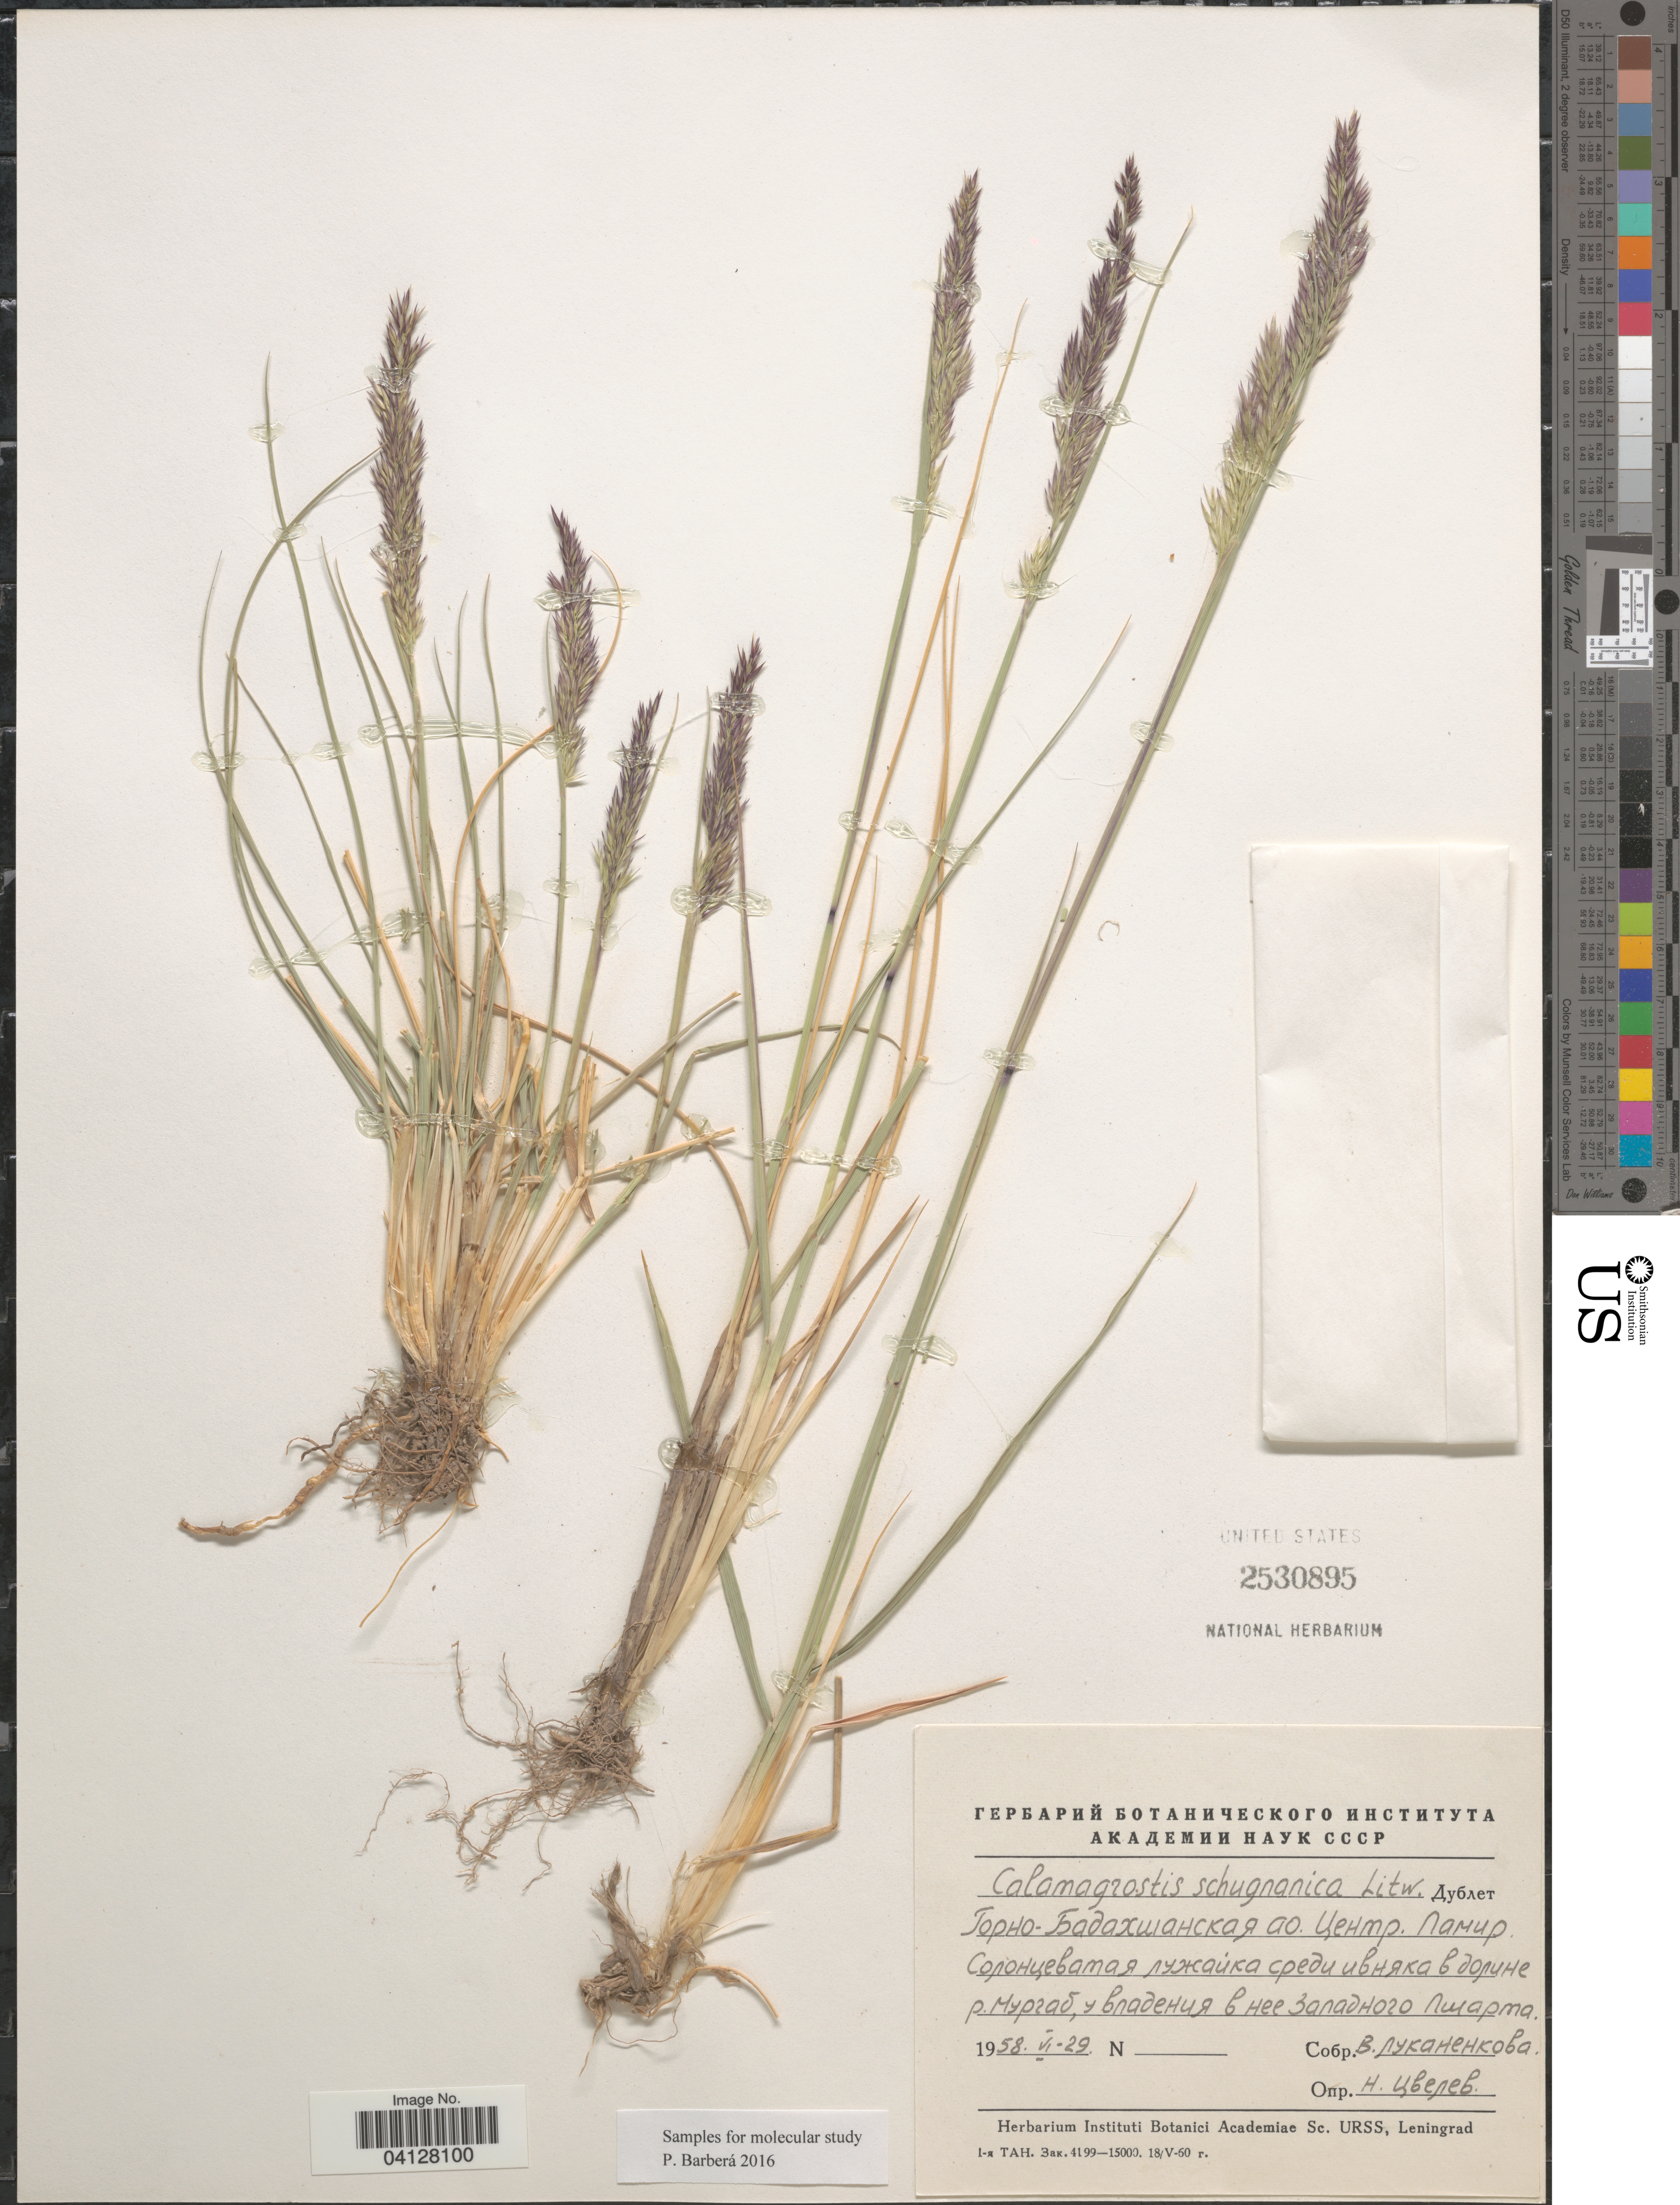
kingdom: Plantae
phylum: Tracheophyta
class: Liliopsida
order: Poales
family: Poaceae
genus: Calamagrostis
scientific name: Calamagrostis schugnanica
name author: Litv.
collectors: V. Lukanenkova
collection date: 1958-06-29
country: Tajikistan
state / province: Gorno-Badakhstan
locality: Valley of river Murgab near confluence of river Psharti Gharbí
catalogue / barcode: US 2530895